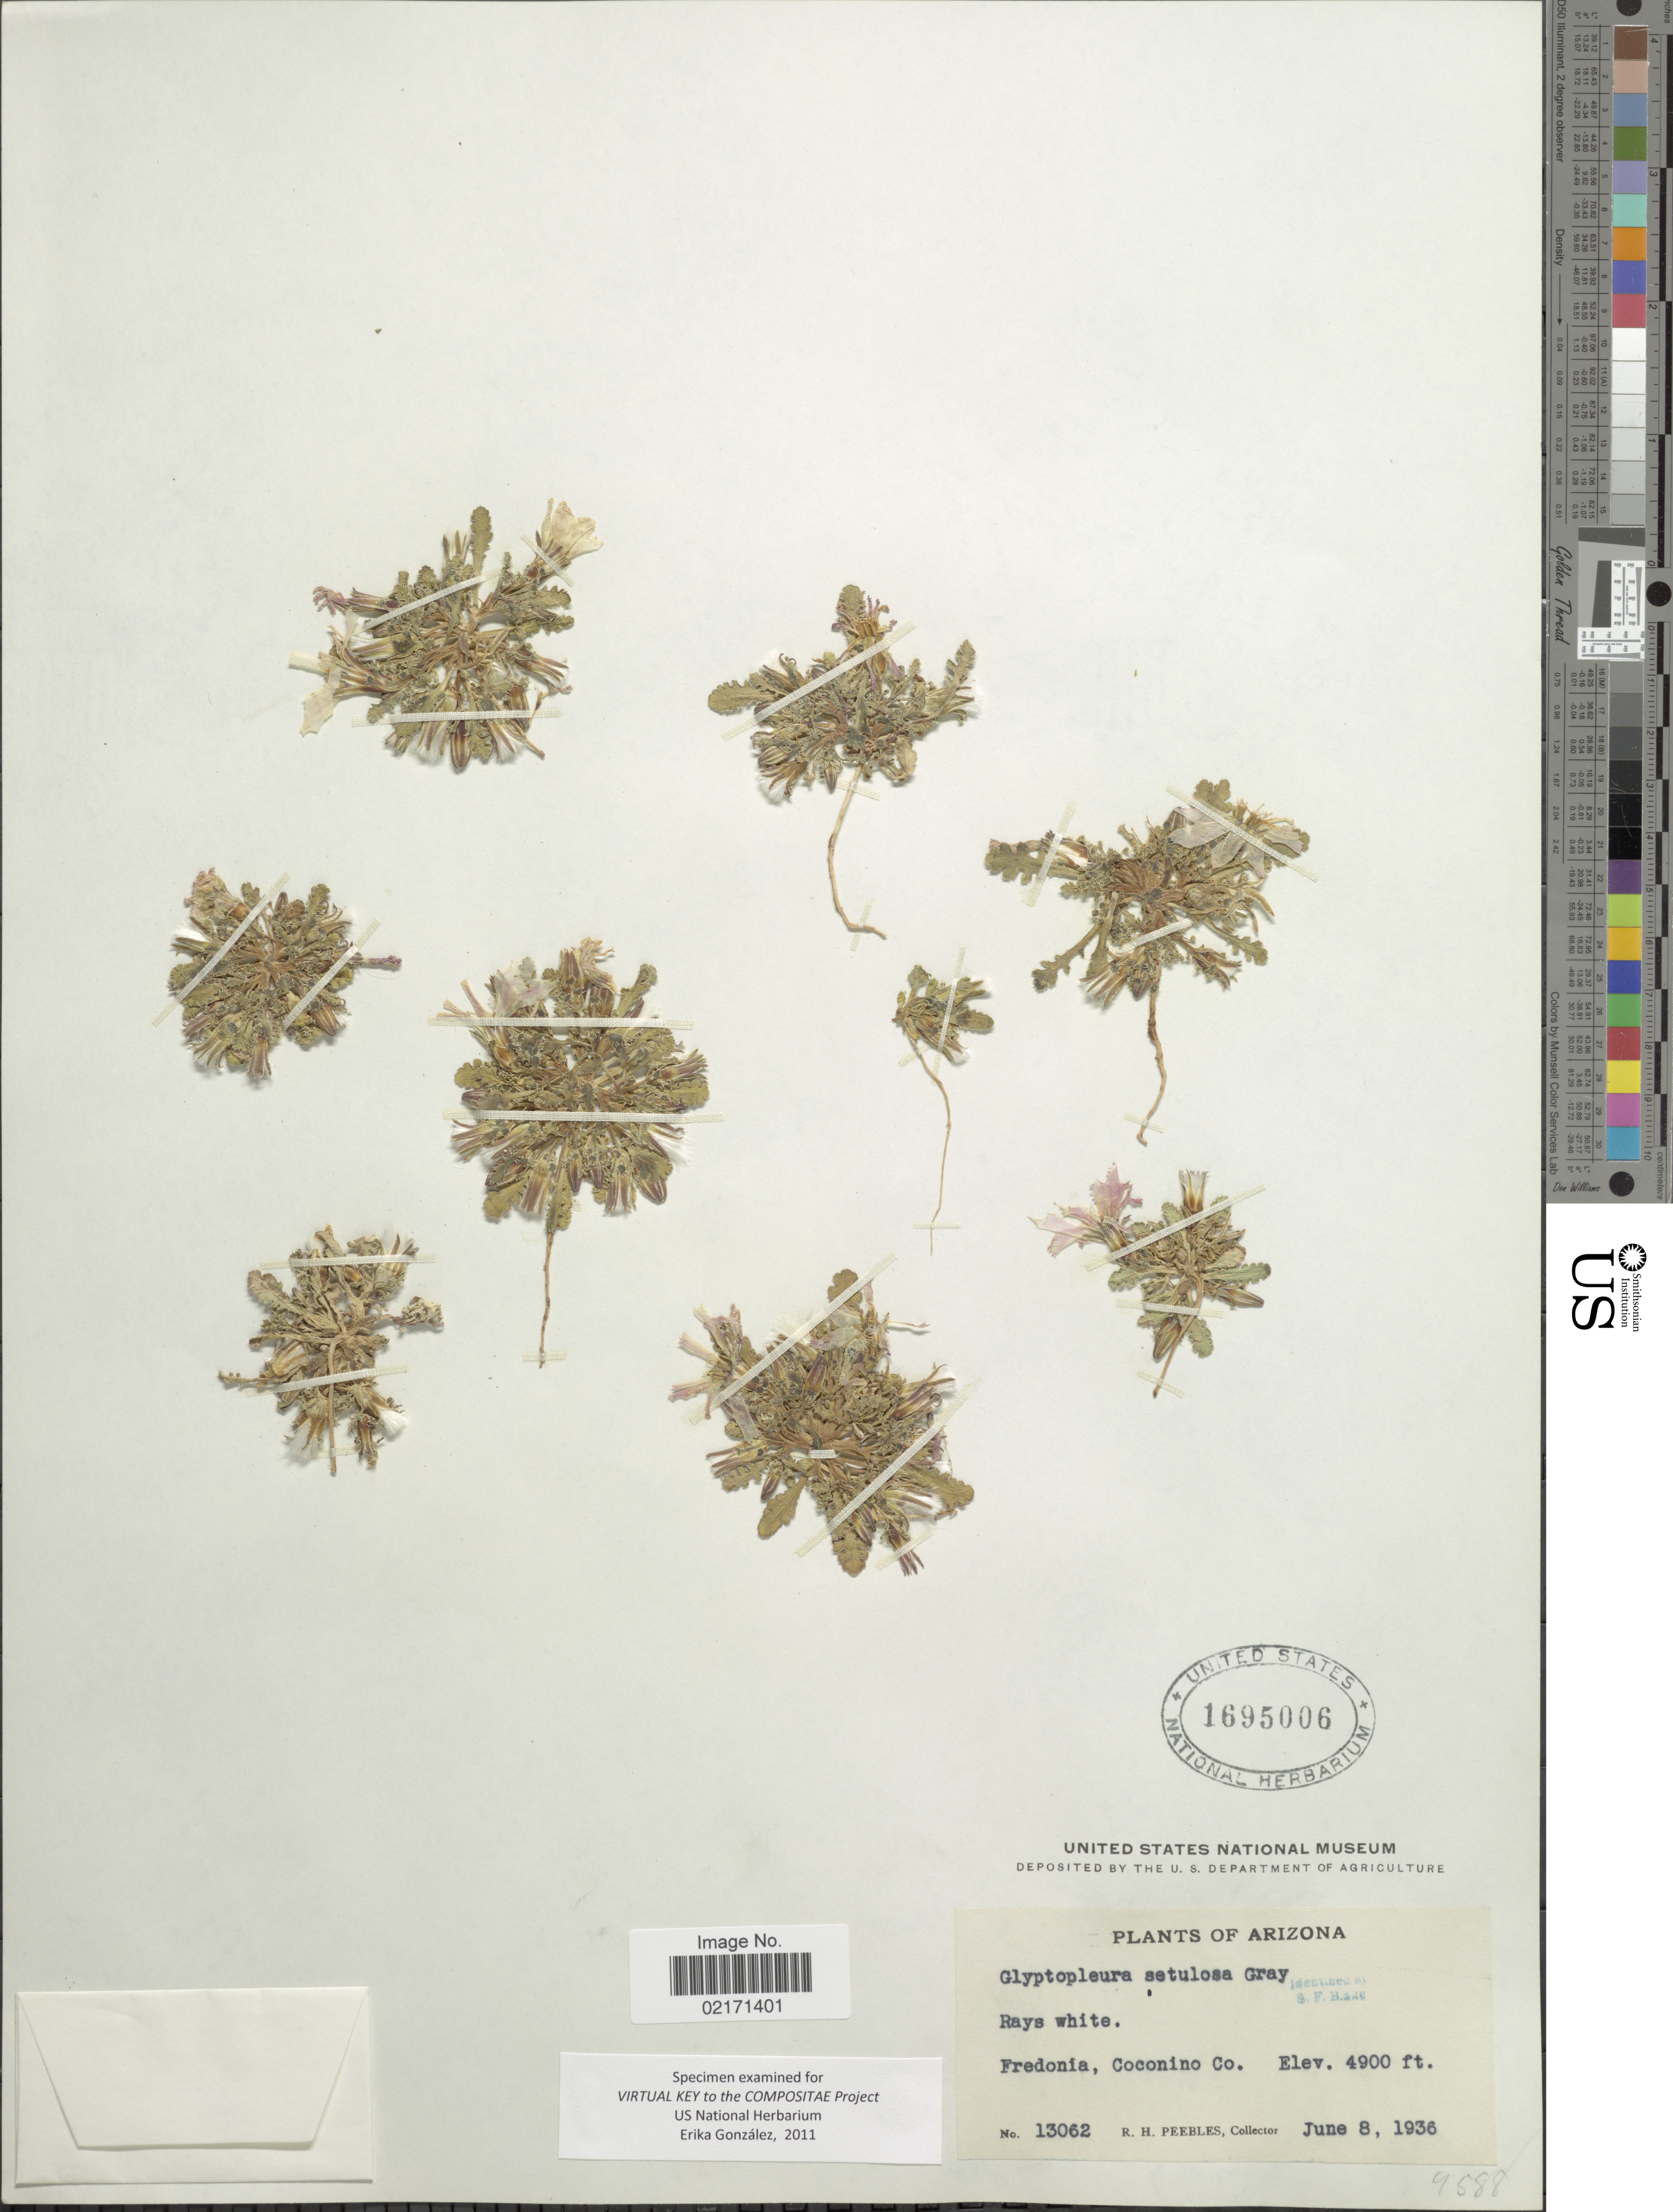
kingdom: Plantae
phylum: Tracheophyta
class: Magnoliopsida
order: Asterales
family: Asteraceae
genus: Glyptopleura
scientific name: Glyptopleura setulosa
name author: A. Gray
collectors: R. H. Peebles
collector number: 13062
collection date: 1936-06-08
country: United States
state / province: Arizona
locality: Fredonia, Coconino Co.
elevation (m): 1494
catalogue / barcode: US 1695006